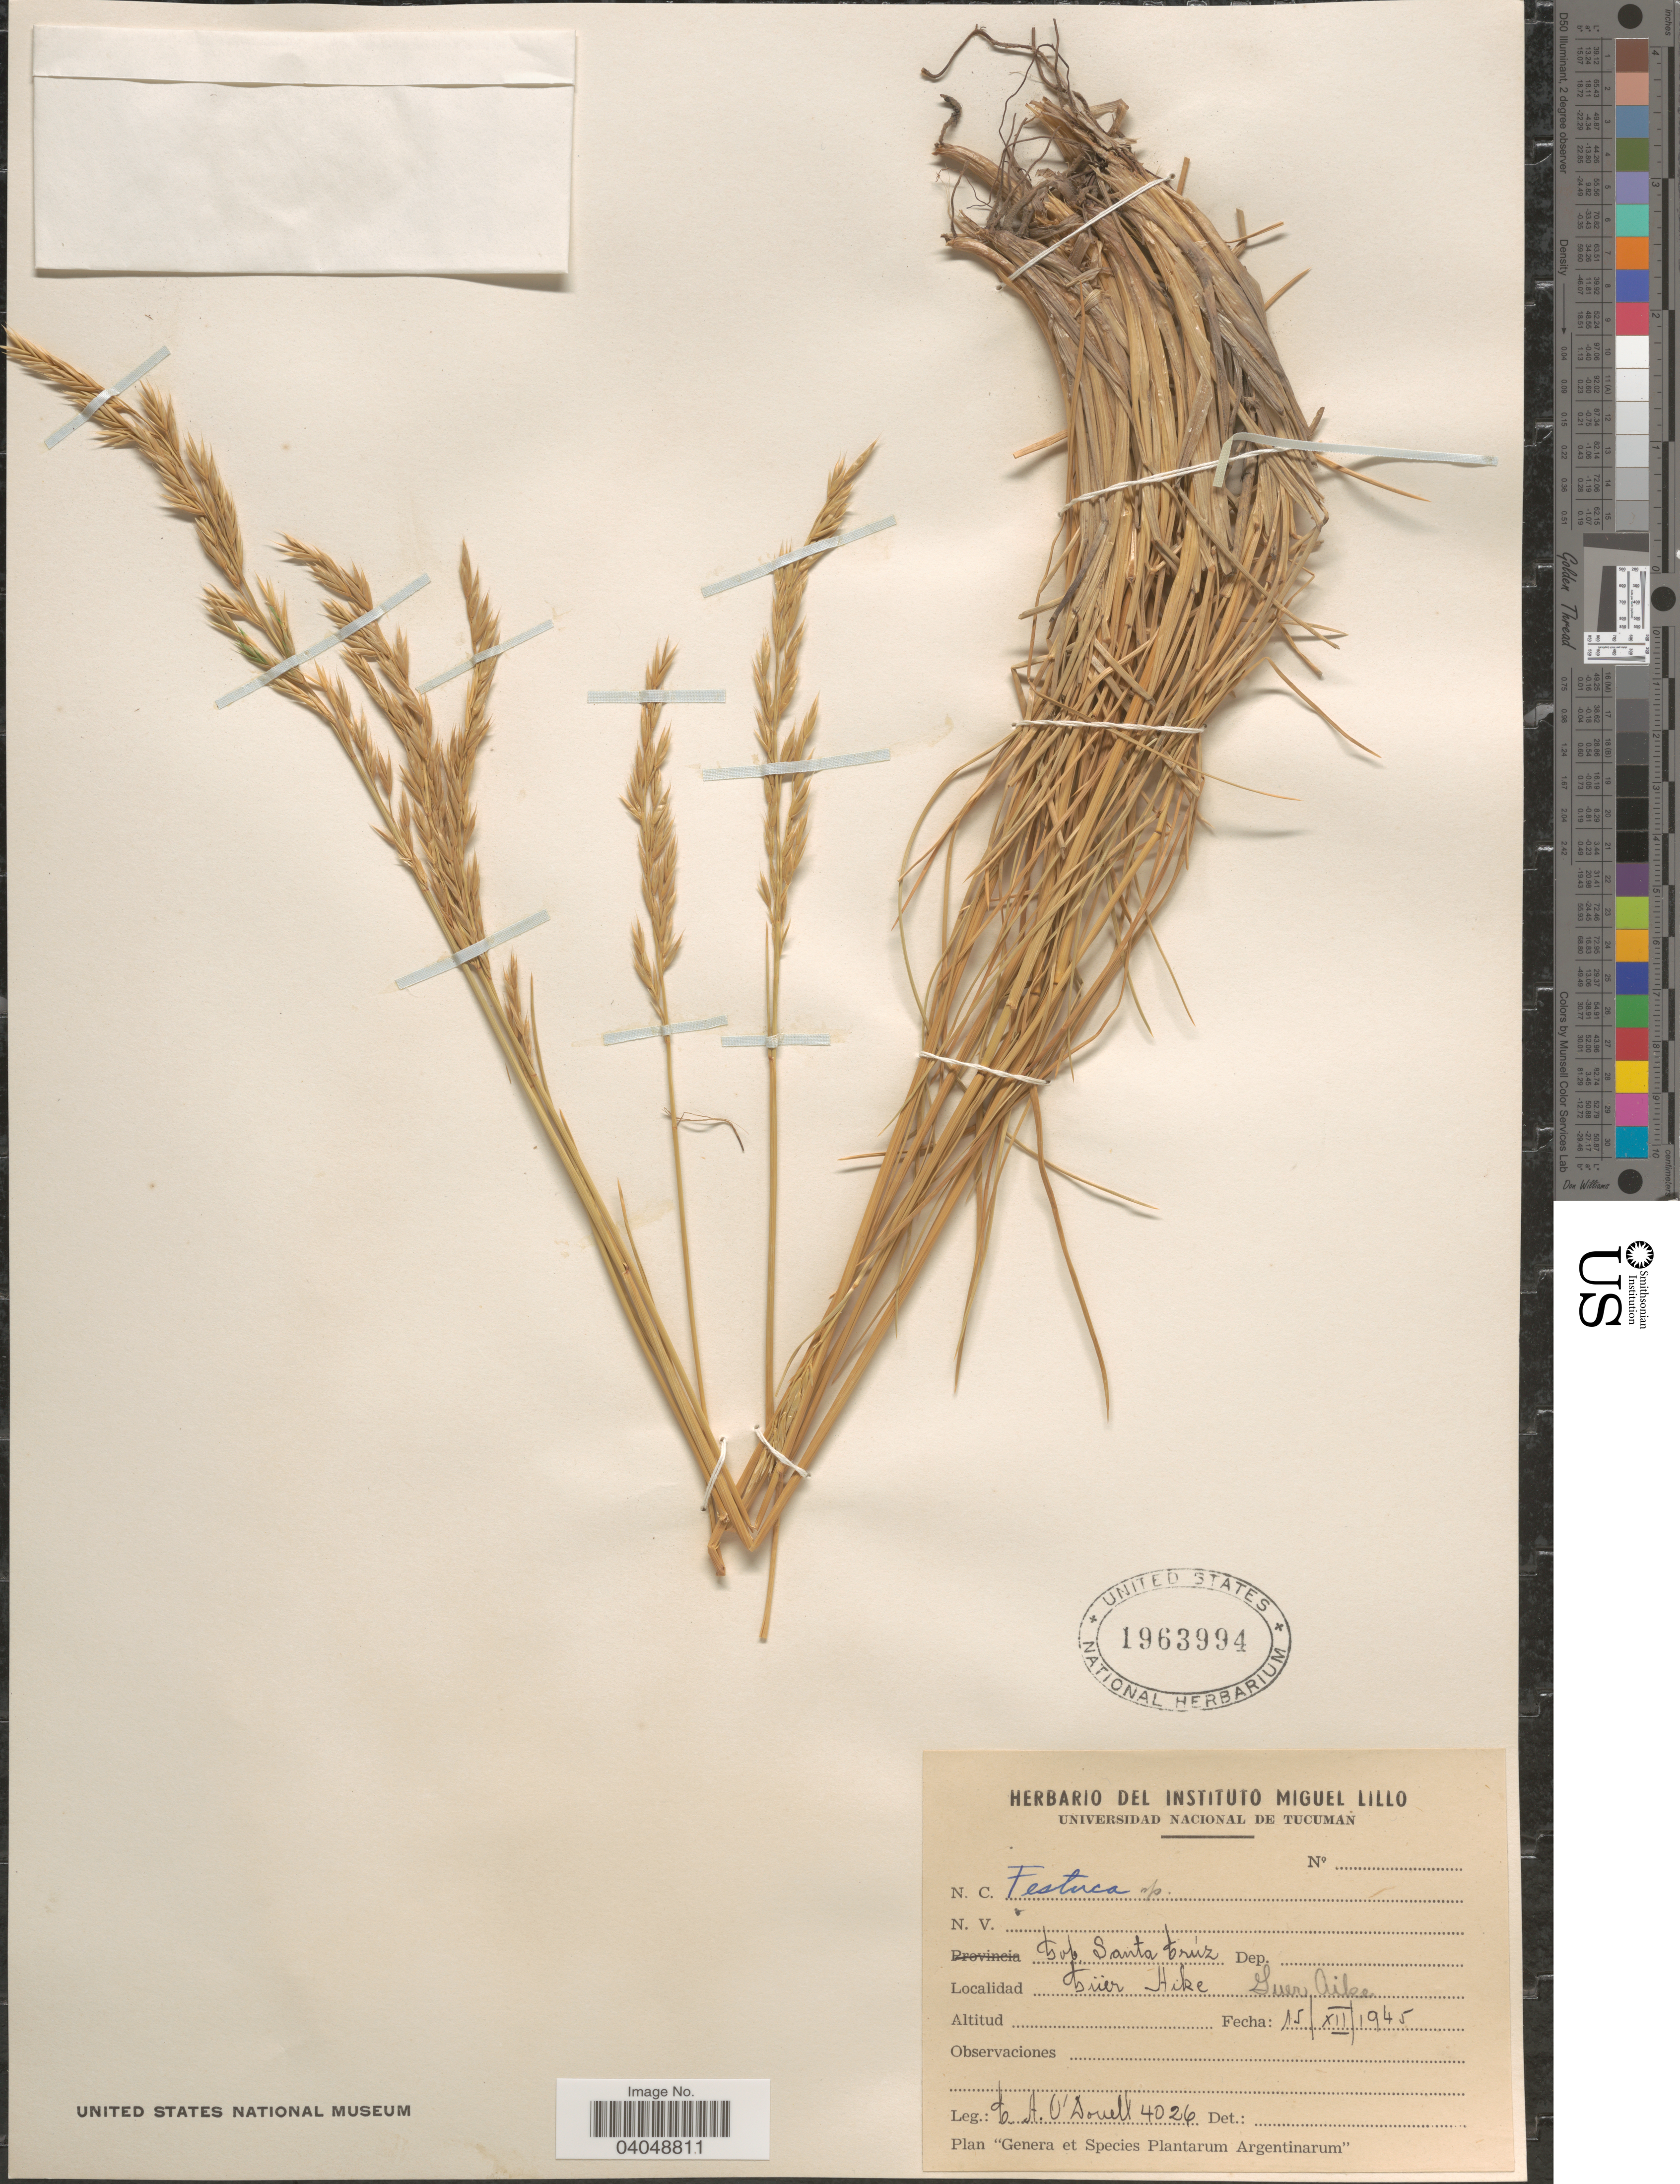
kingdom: Plantae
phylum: Tracheophyta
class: Liliopsida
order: Poales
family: Poaceae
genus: Festuca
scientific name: Festuca sp.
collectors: C. A. O'Donell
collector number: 4026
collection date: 1945-12-15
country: Argentina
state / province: Santa Cruz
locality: Gob. Santa Crúz. Güer Aike.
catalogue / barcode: US 1963994